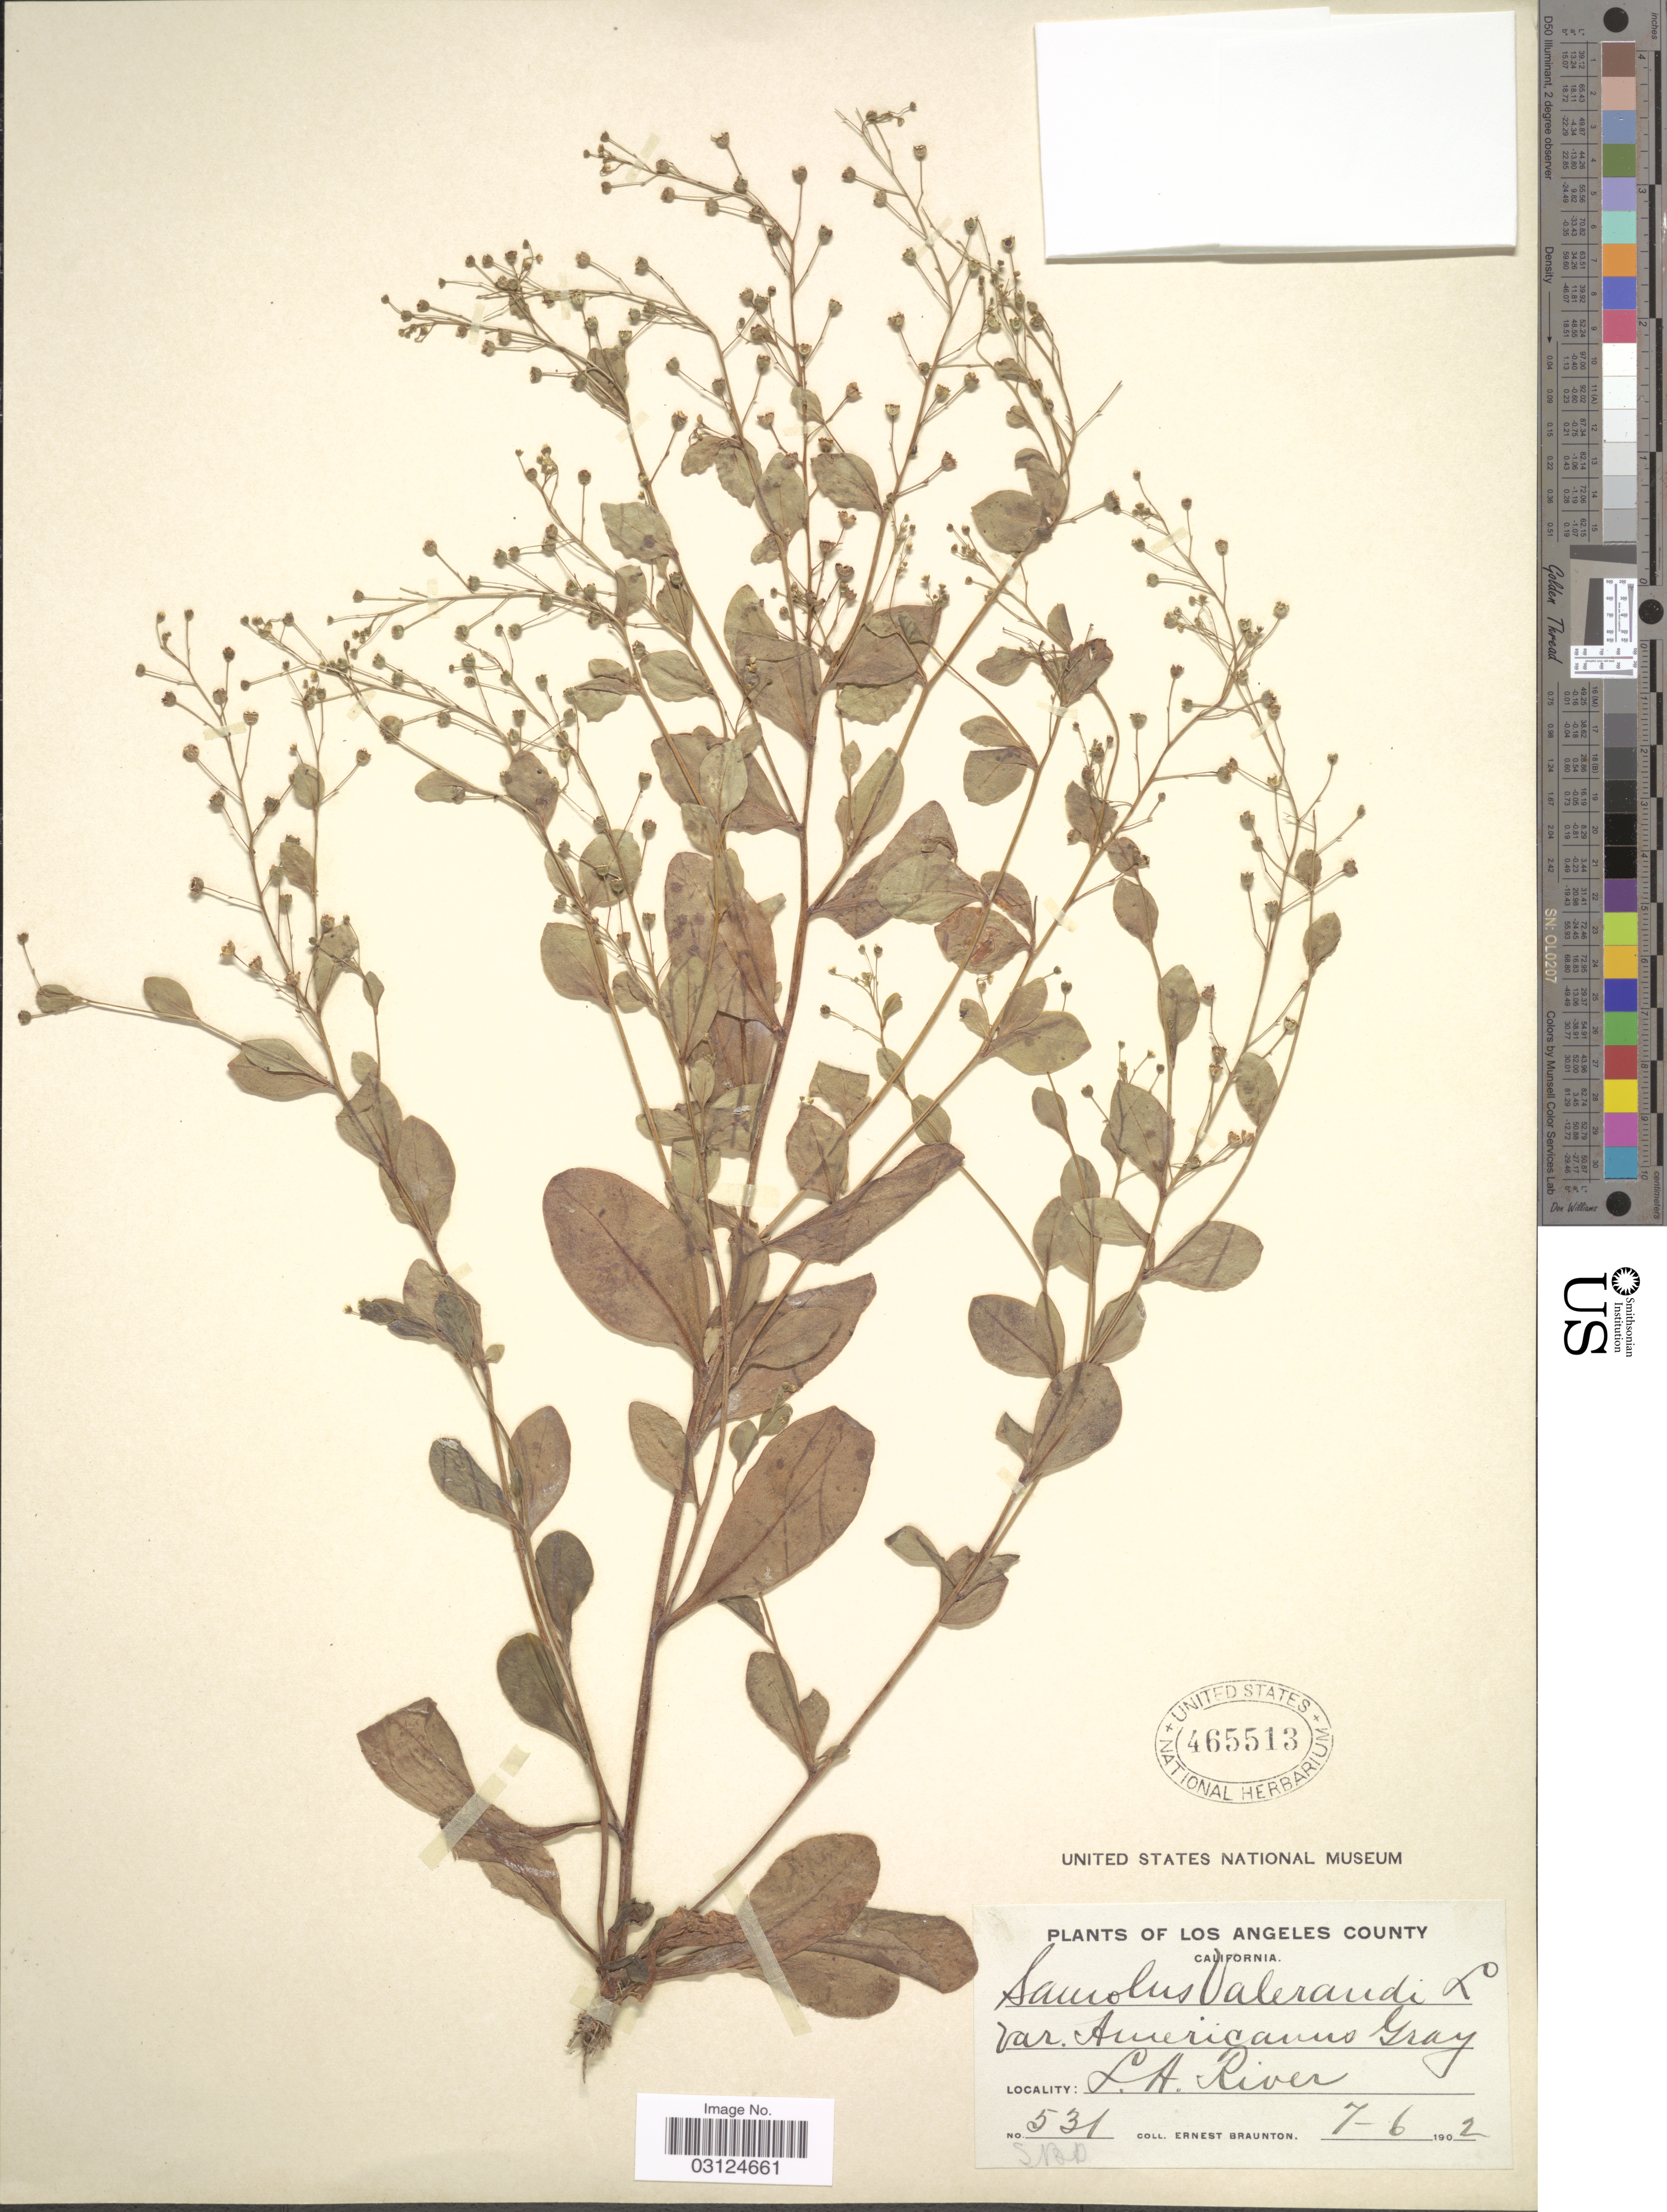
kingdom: Plantae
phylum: Tracheophyta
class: Magnoliopsida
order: Ericales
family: Primulaceae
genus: Samolus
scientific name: Samolus parviflorus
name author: Raf.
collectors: E. Braunton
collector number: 531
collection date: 1902-07-06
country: United States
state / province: California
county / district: Los Angeles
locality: Los Angeles County. L.A. River.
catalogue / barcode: US 465513